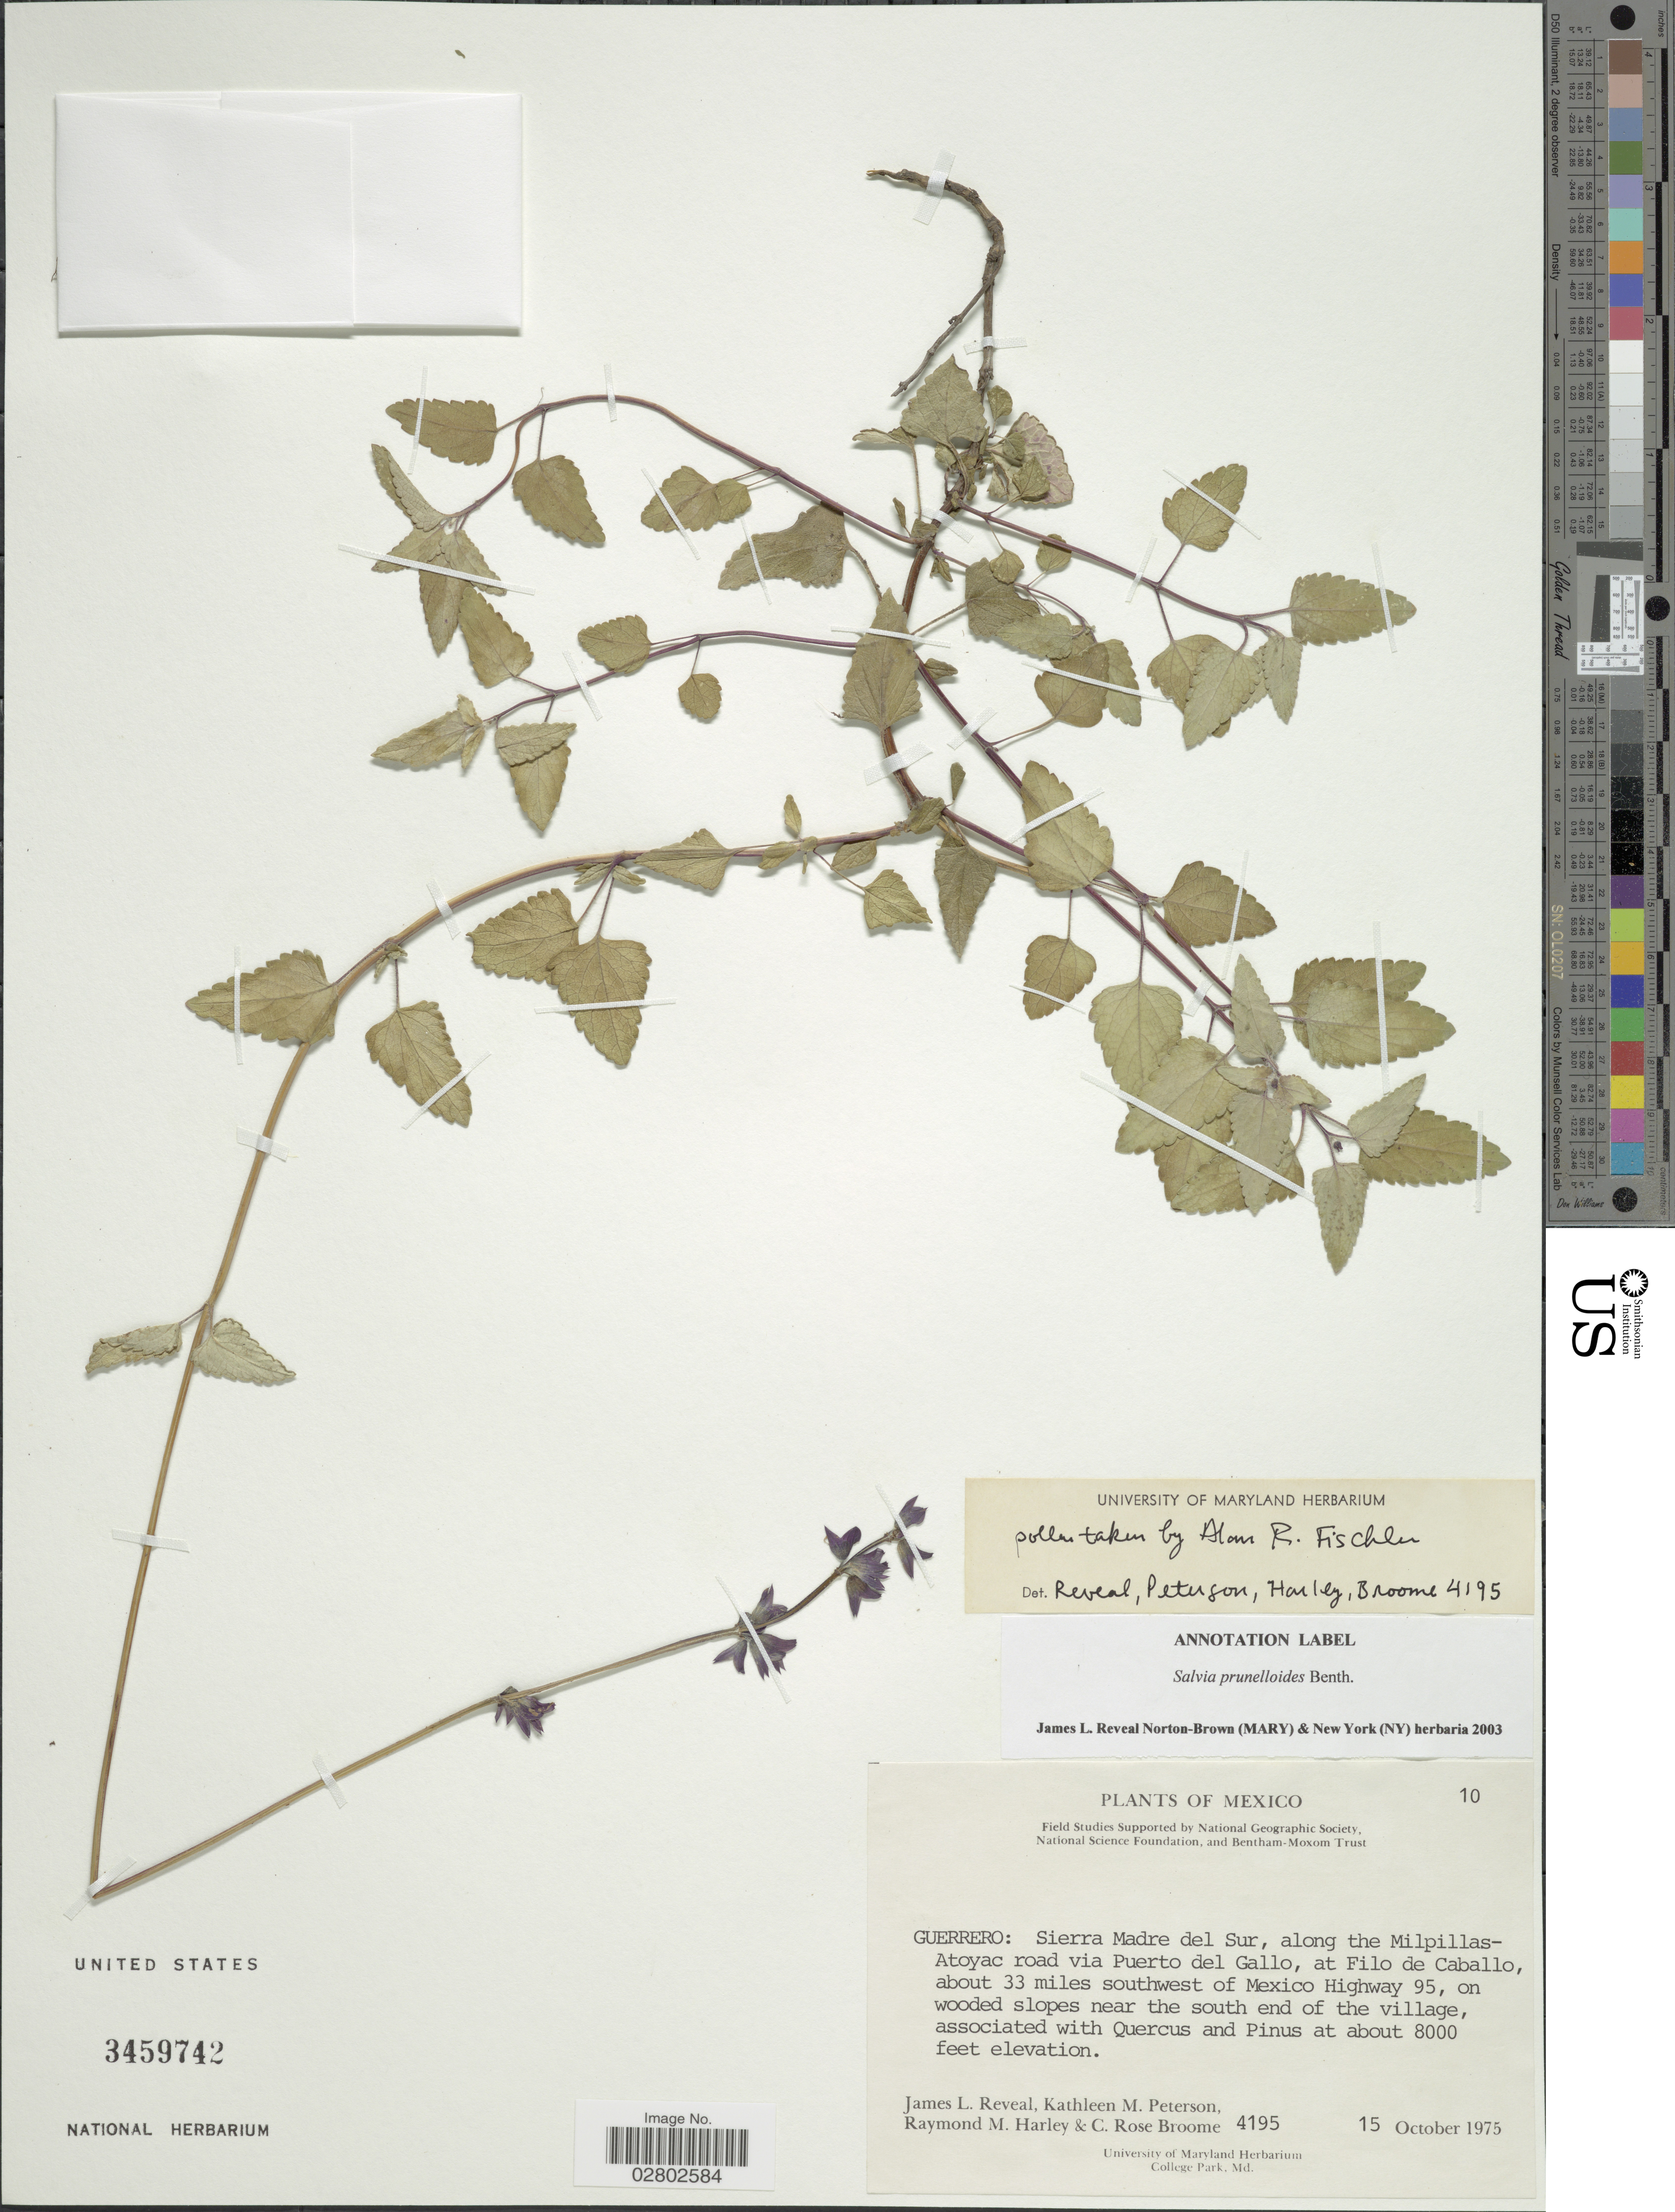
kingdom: Plantae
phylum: Tracheophyta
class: Magnoliopsida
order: Lamiales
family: Lamiaceae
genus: Salvia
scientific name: Salvia prunelloides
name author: Kunth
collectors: J. L. Reveal, K. Peterson, R. M. Harley & C. R. Broome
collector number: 4195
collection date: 1975-10-15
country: Mexico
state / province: Guerrero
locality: Sierra Madre del Sur, along the Milpillas-Atoyac road via Puerto del Gallo, at Filo de Caballo, about 33 miles southwest of Mexico Highway 95, on wooded slopes near the south end of the village.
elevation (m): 2438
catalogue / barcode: US 3459742